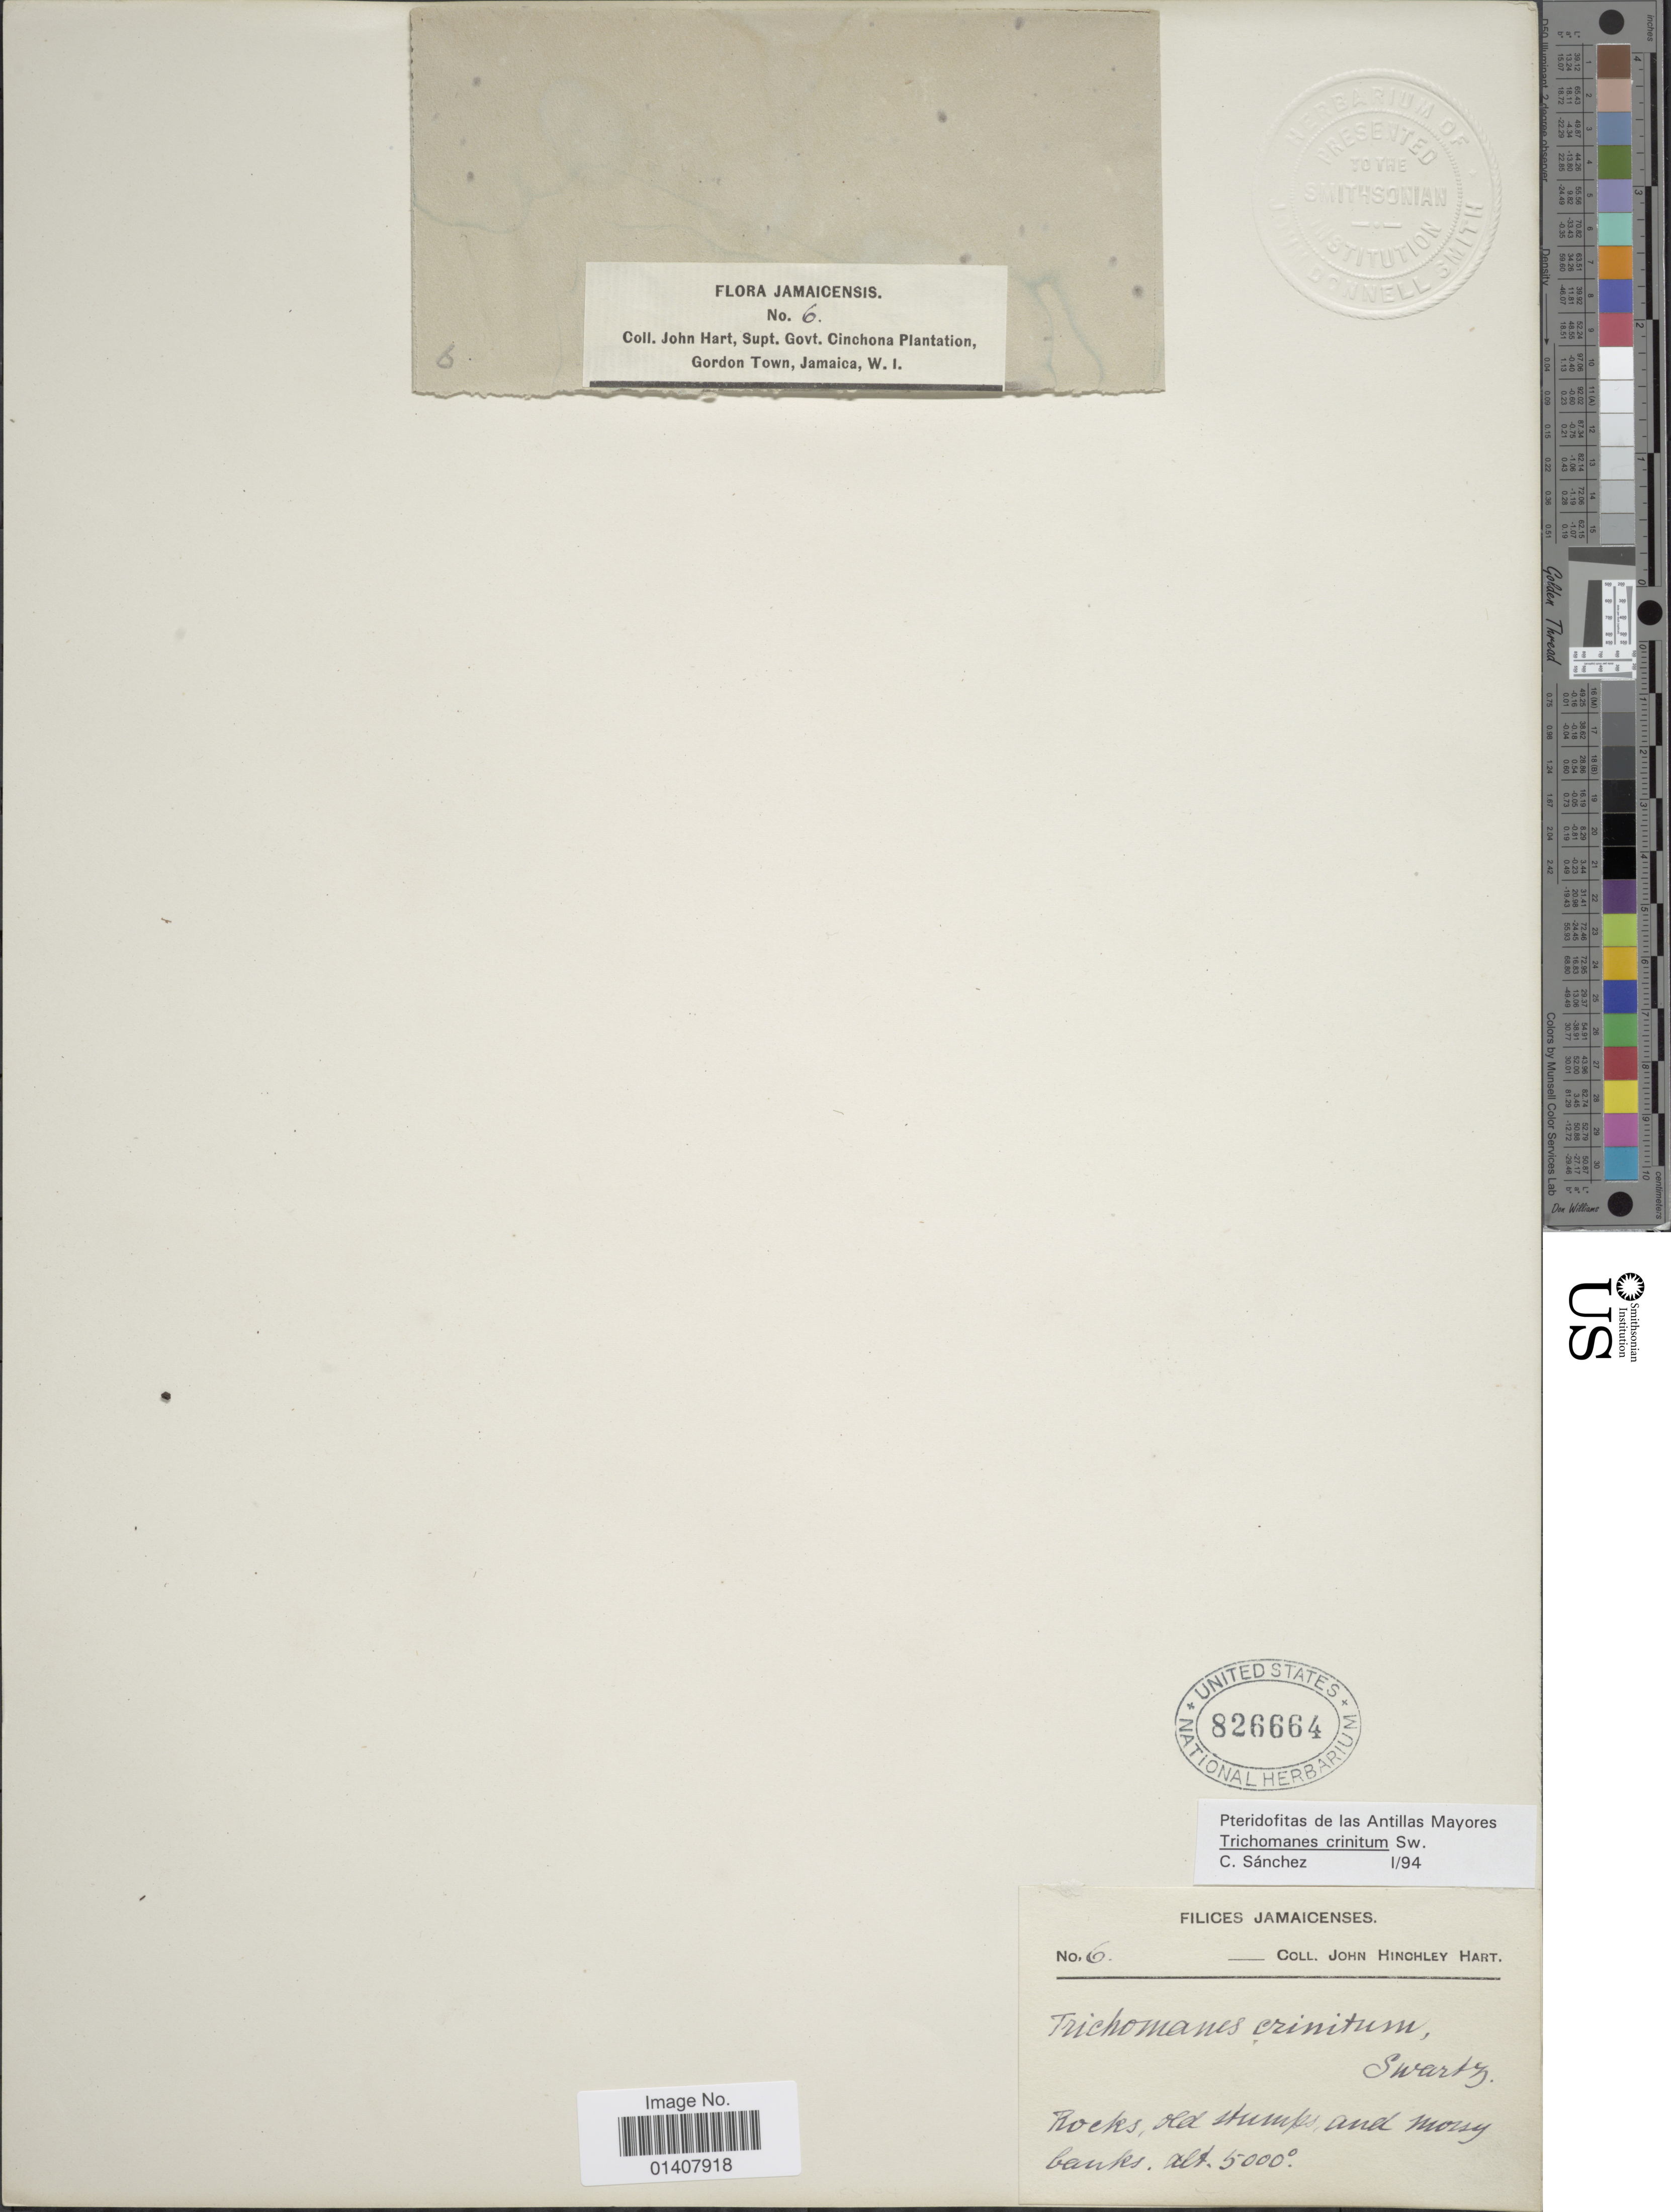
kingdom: Plantae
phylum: Tracheophyta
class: Polypodiopsida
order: Hymenophyllales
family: Hymenophyllaceae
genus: Trichomanes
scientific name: Trichomanes crinitum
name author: Sw.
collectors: J. H. Hart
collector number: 6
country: Jamaica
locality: Rocks, old stumos and mossy banks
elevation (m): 1524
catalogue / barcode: US 826664